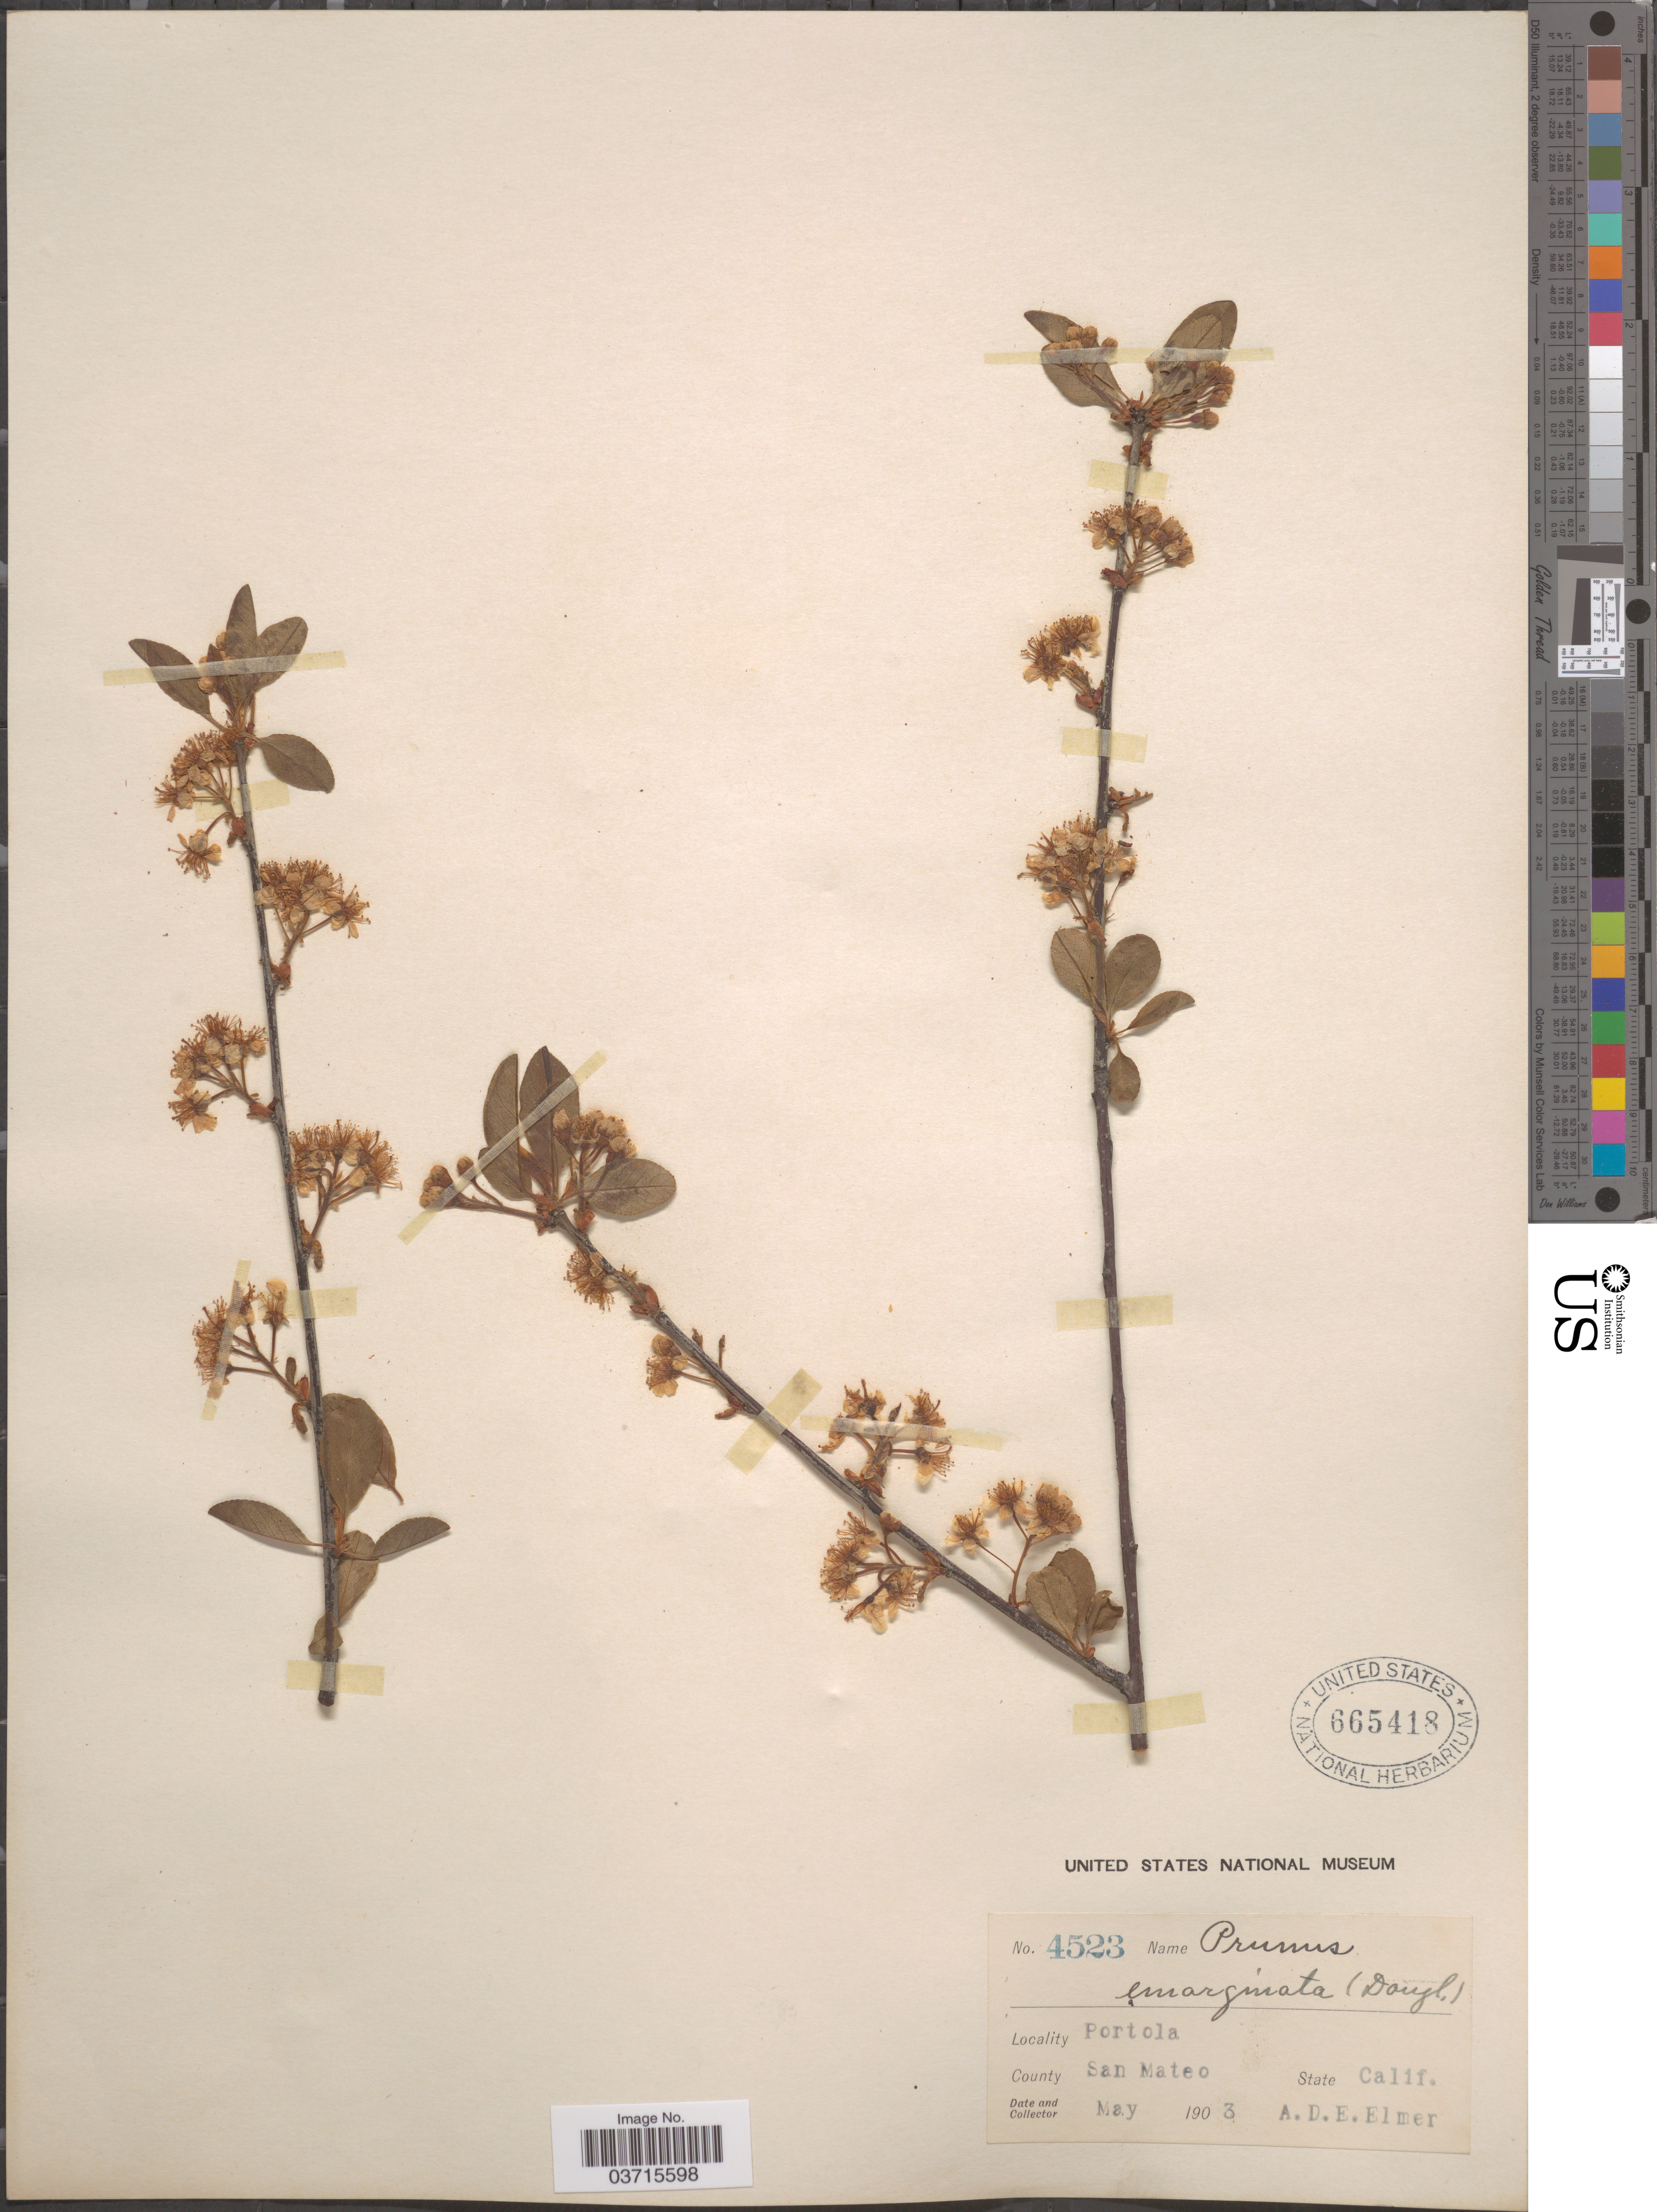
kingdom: Plantae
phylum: Tracheophyta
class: Magnoliopsida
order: Rosales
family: Rosaceae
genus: Prunus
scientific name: Prunus emarginata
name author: (Douglas ex Hook.) Eaton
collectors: A. D. E. Elmer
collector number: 4523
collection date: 1903-05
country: United States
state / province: California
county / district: San Mateo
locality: Portola. County San Mateo.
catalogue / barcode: US 665418